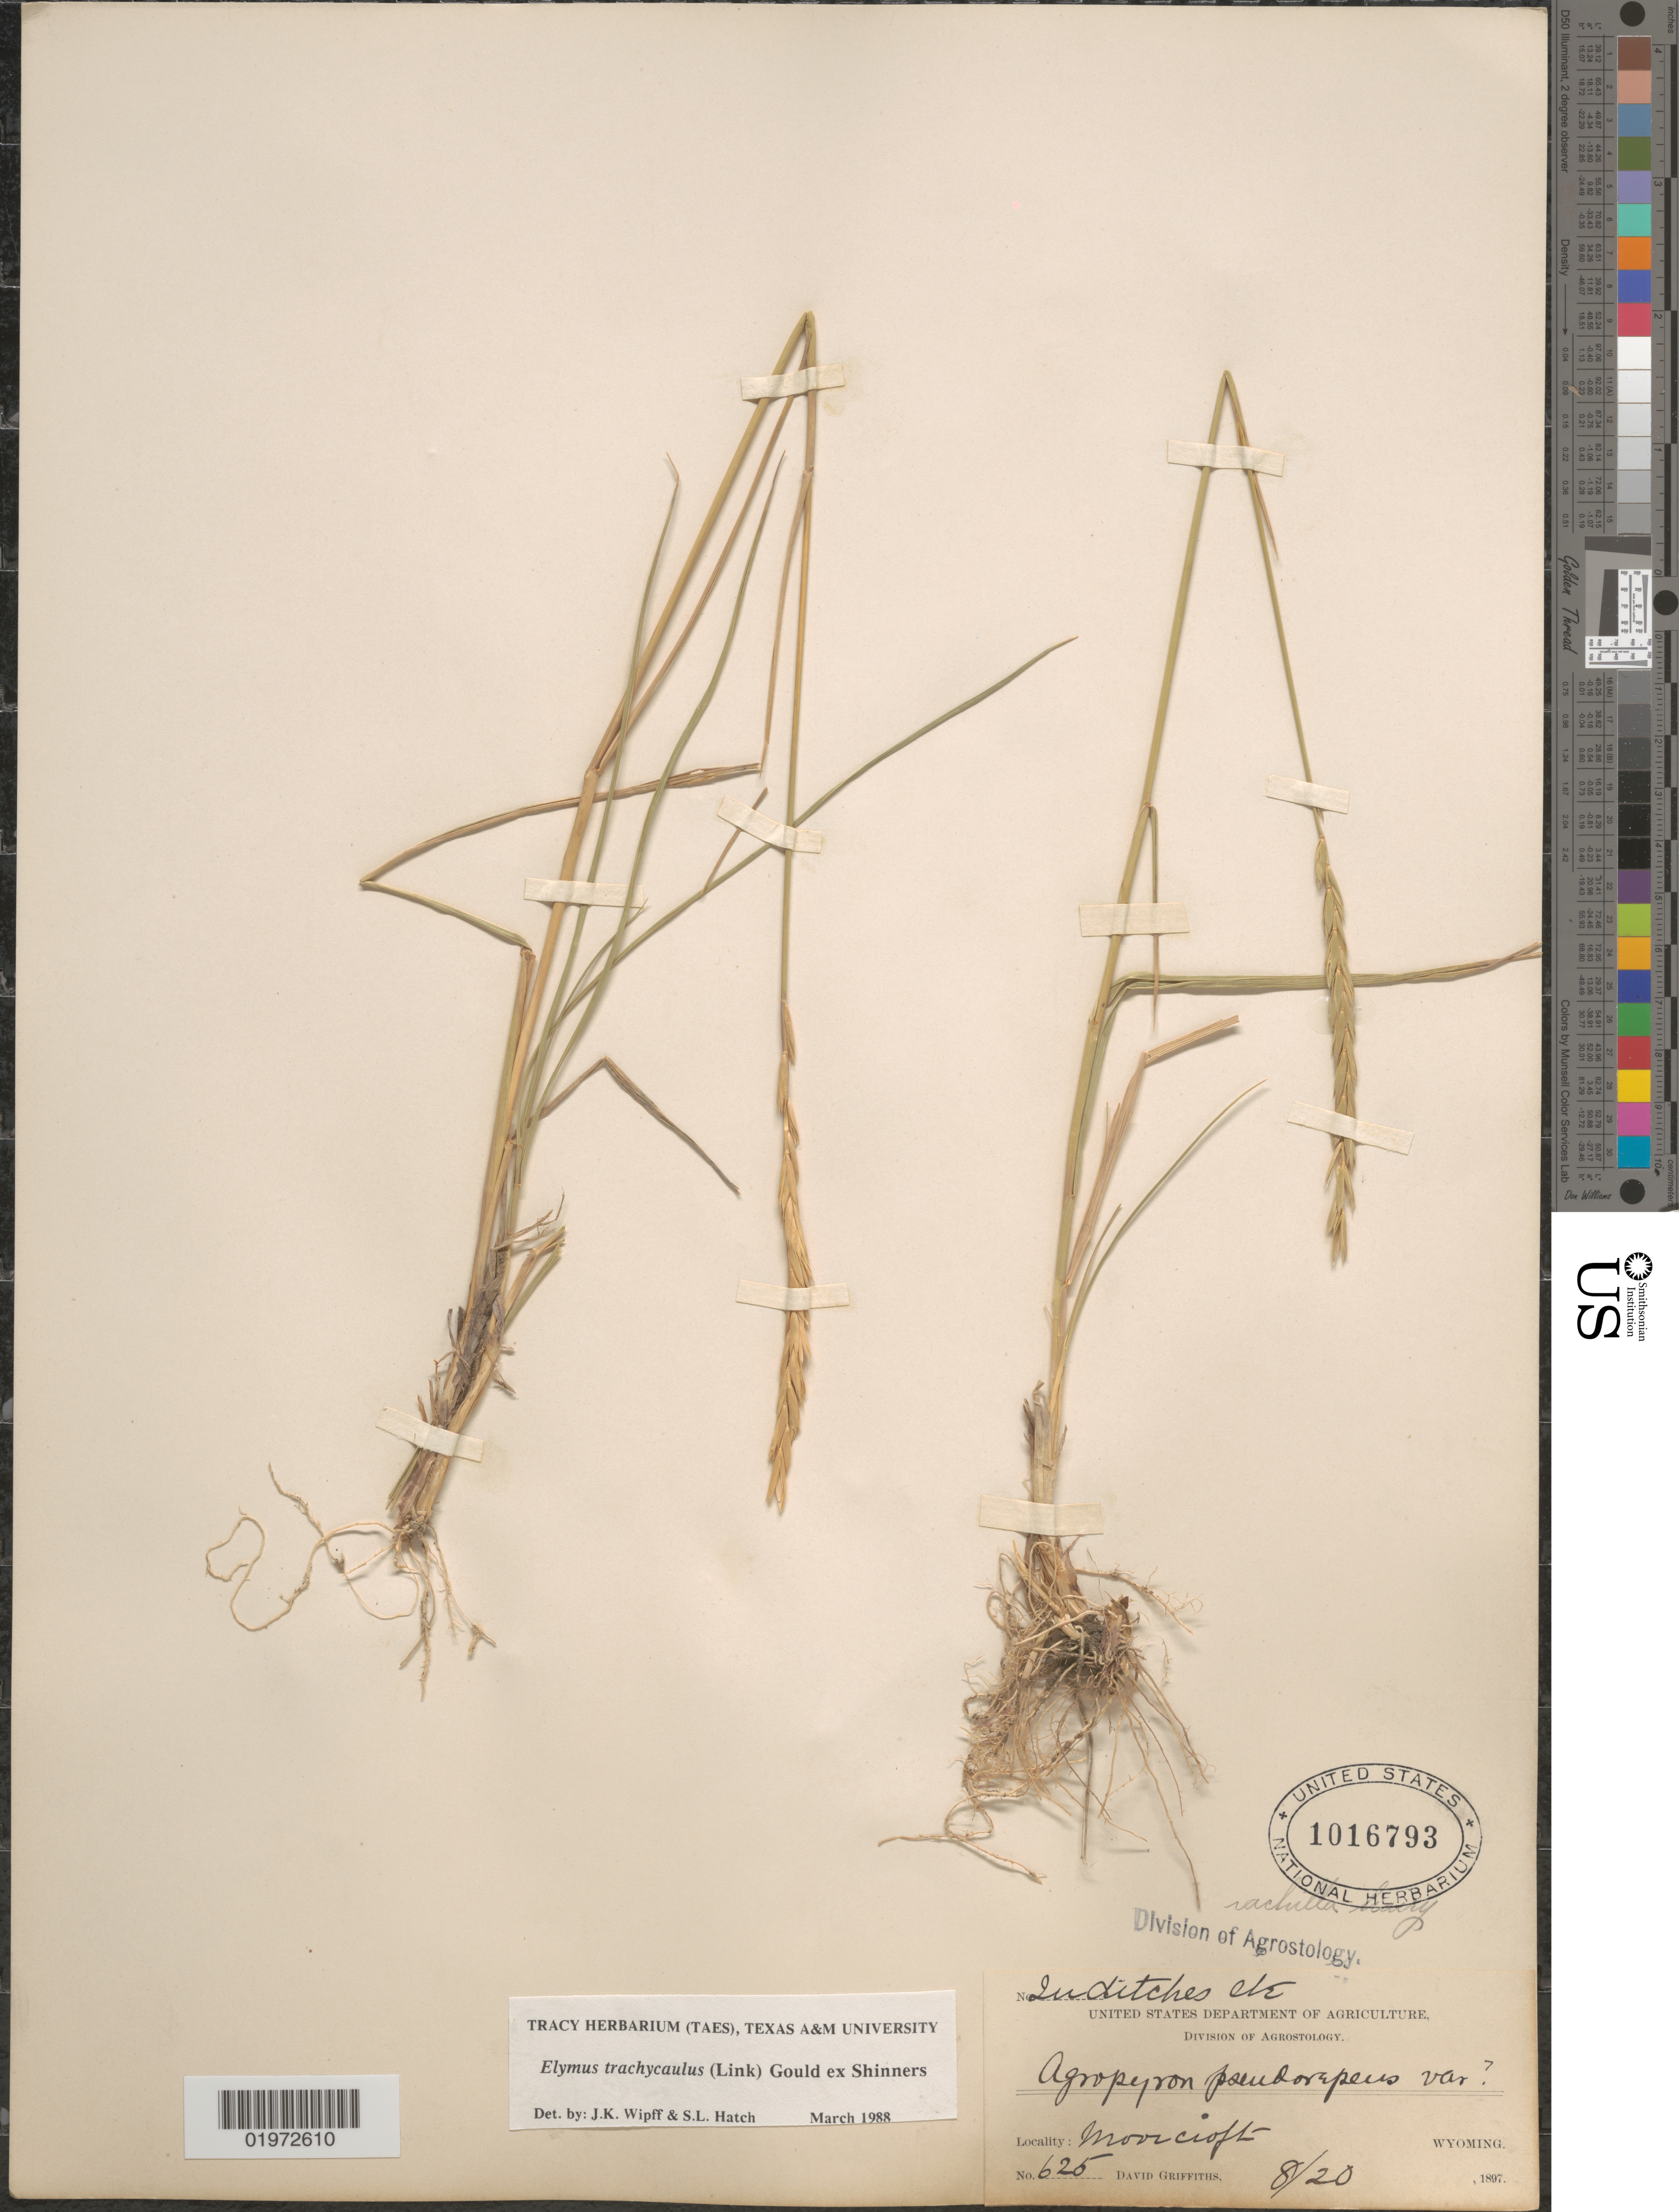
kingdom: Plantae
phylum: Tracheophyta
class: Liliopsida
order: Poales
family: Poaceae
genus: Elymus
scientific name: Elymus trachycaulus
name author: (Link) Gould ex Shinners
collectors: D. Griffiths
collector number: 625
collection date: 1897-08-20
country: United States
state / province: Wyoming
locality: Moorcroft.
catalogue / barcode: US 1016793